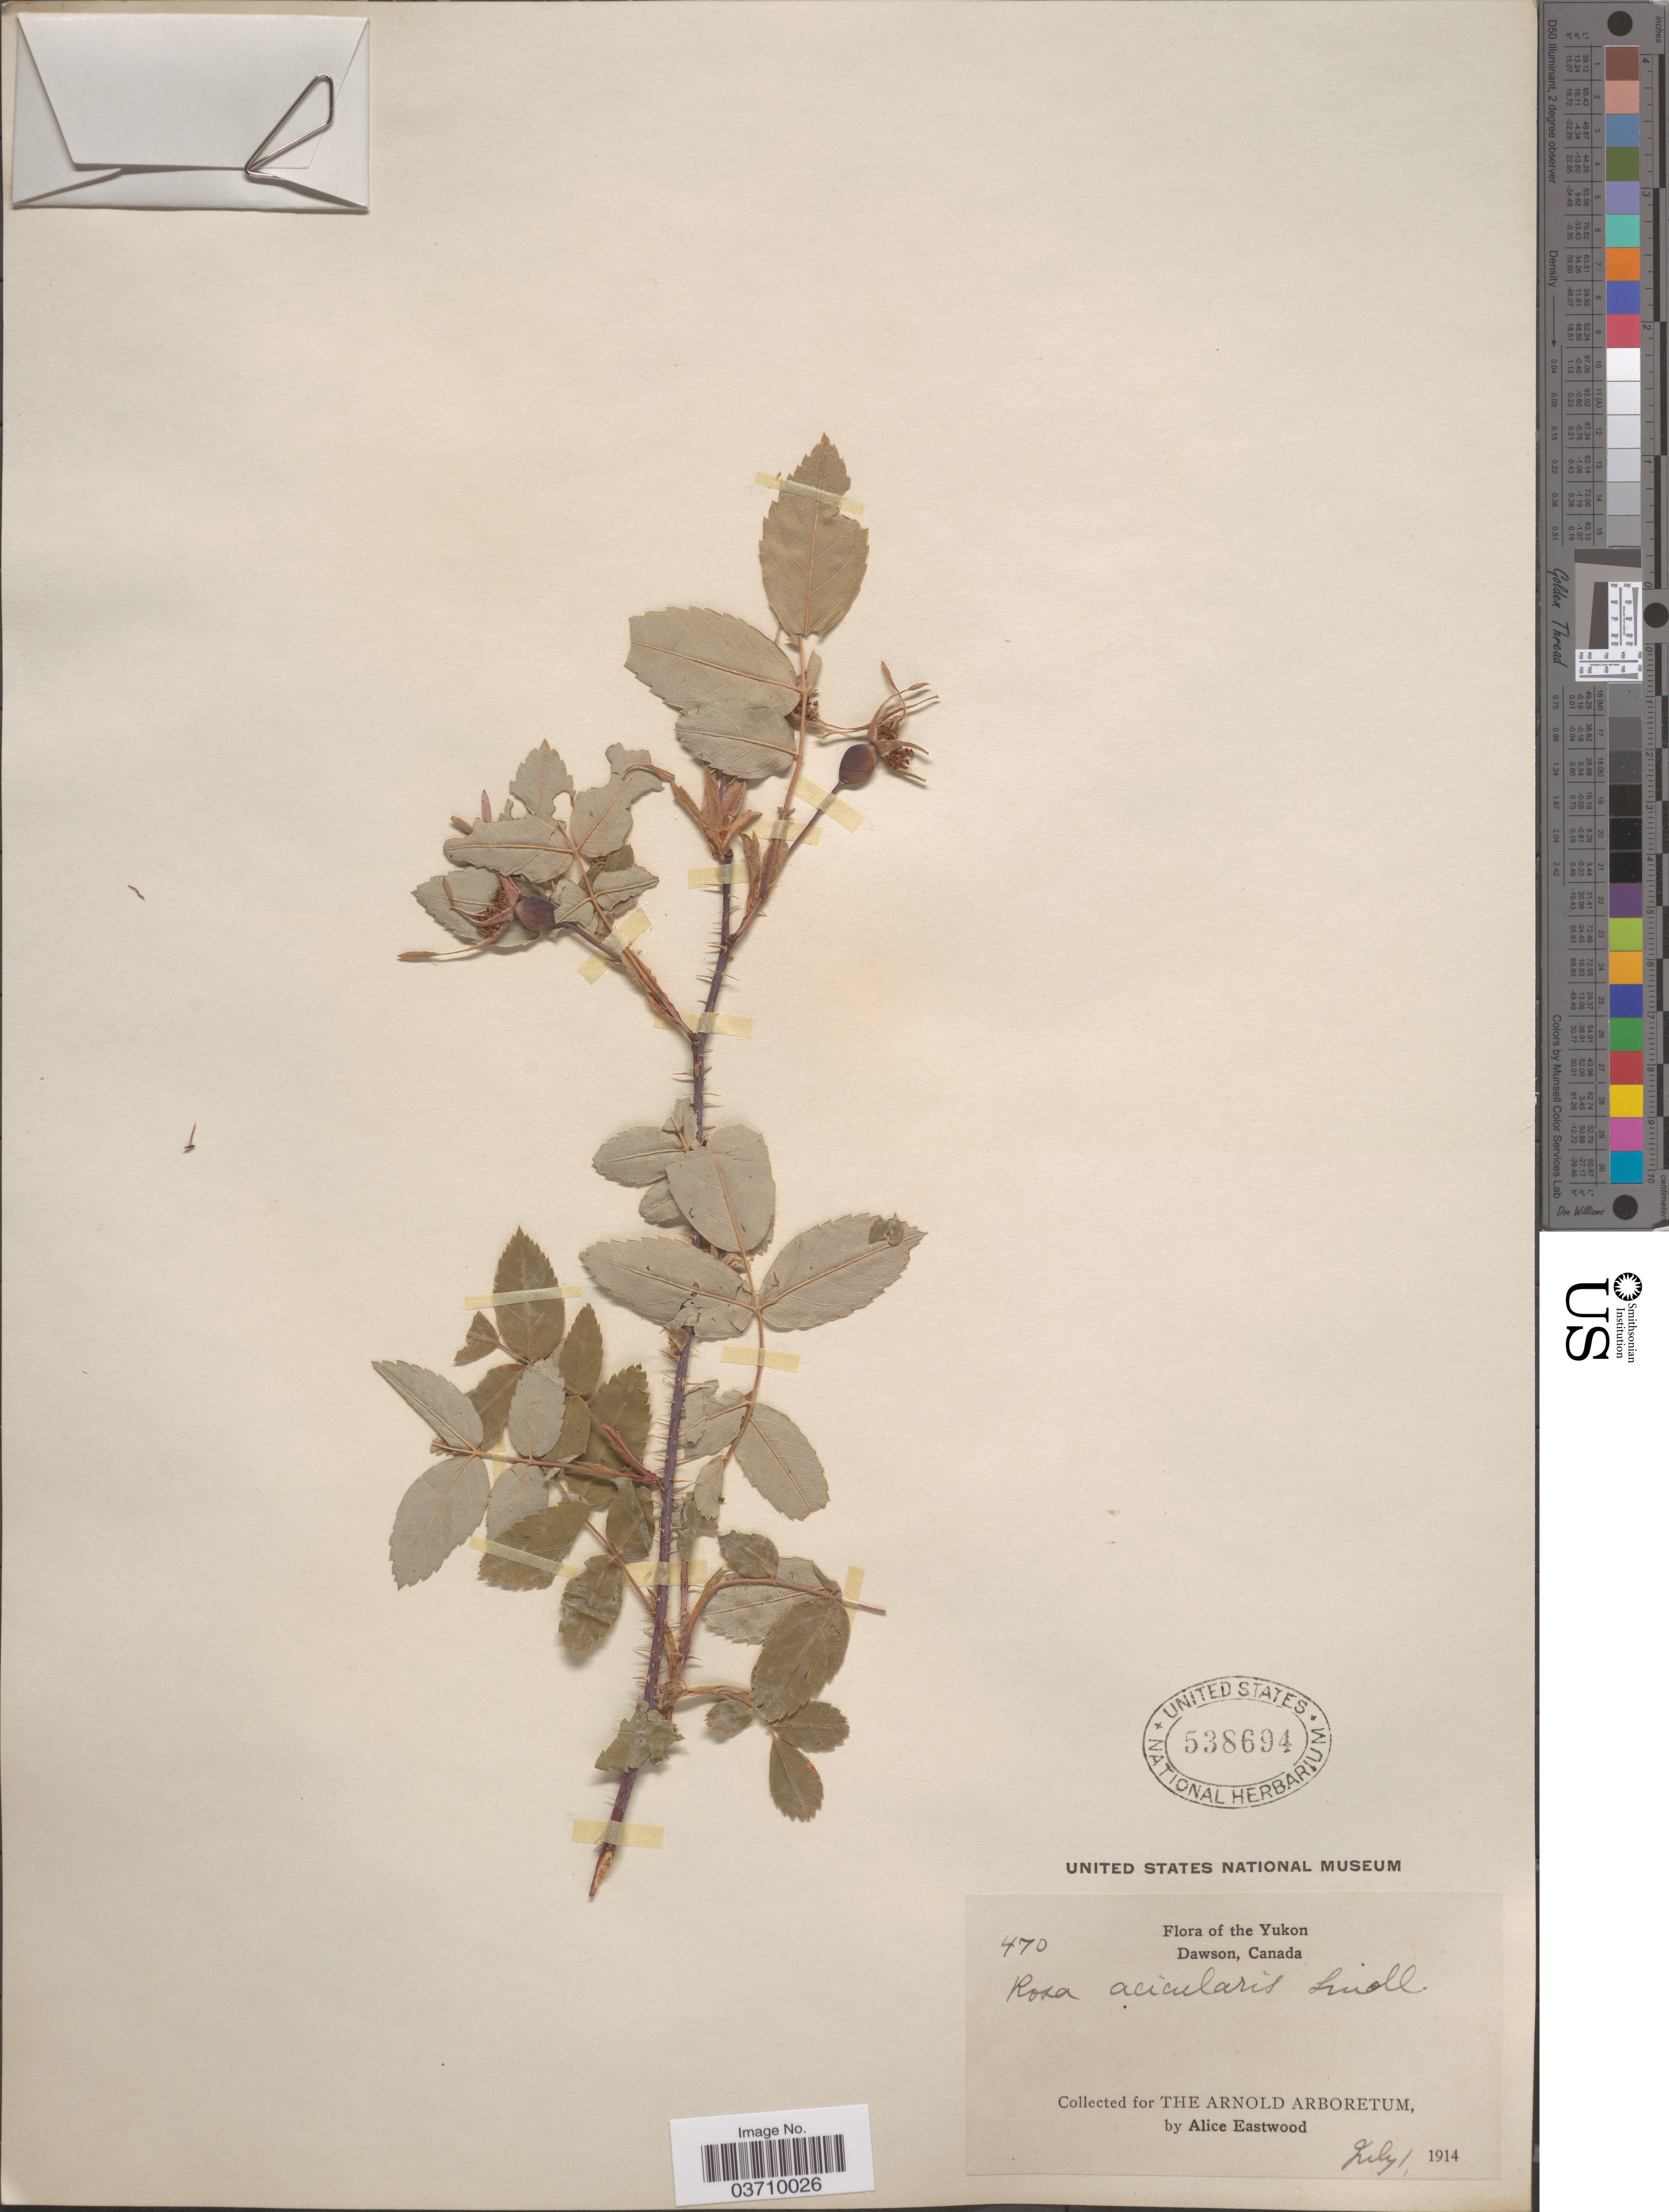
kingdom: Plantae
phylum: Tracheophyta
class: Magnoliopsida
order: Rosales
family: Rosaceae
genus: Rosa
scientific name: Rosa acicularis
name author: Lindl.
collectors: A. Eastwood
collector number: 470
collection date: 1914-07-01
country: Canada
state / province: Yukon Territory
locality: The Yukon. Dawson.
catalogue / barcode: US 538694